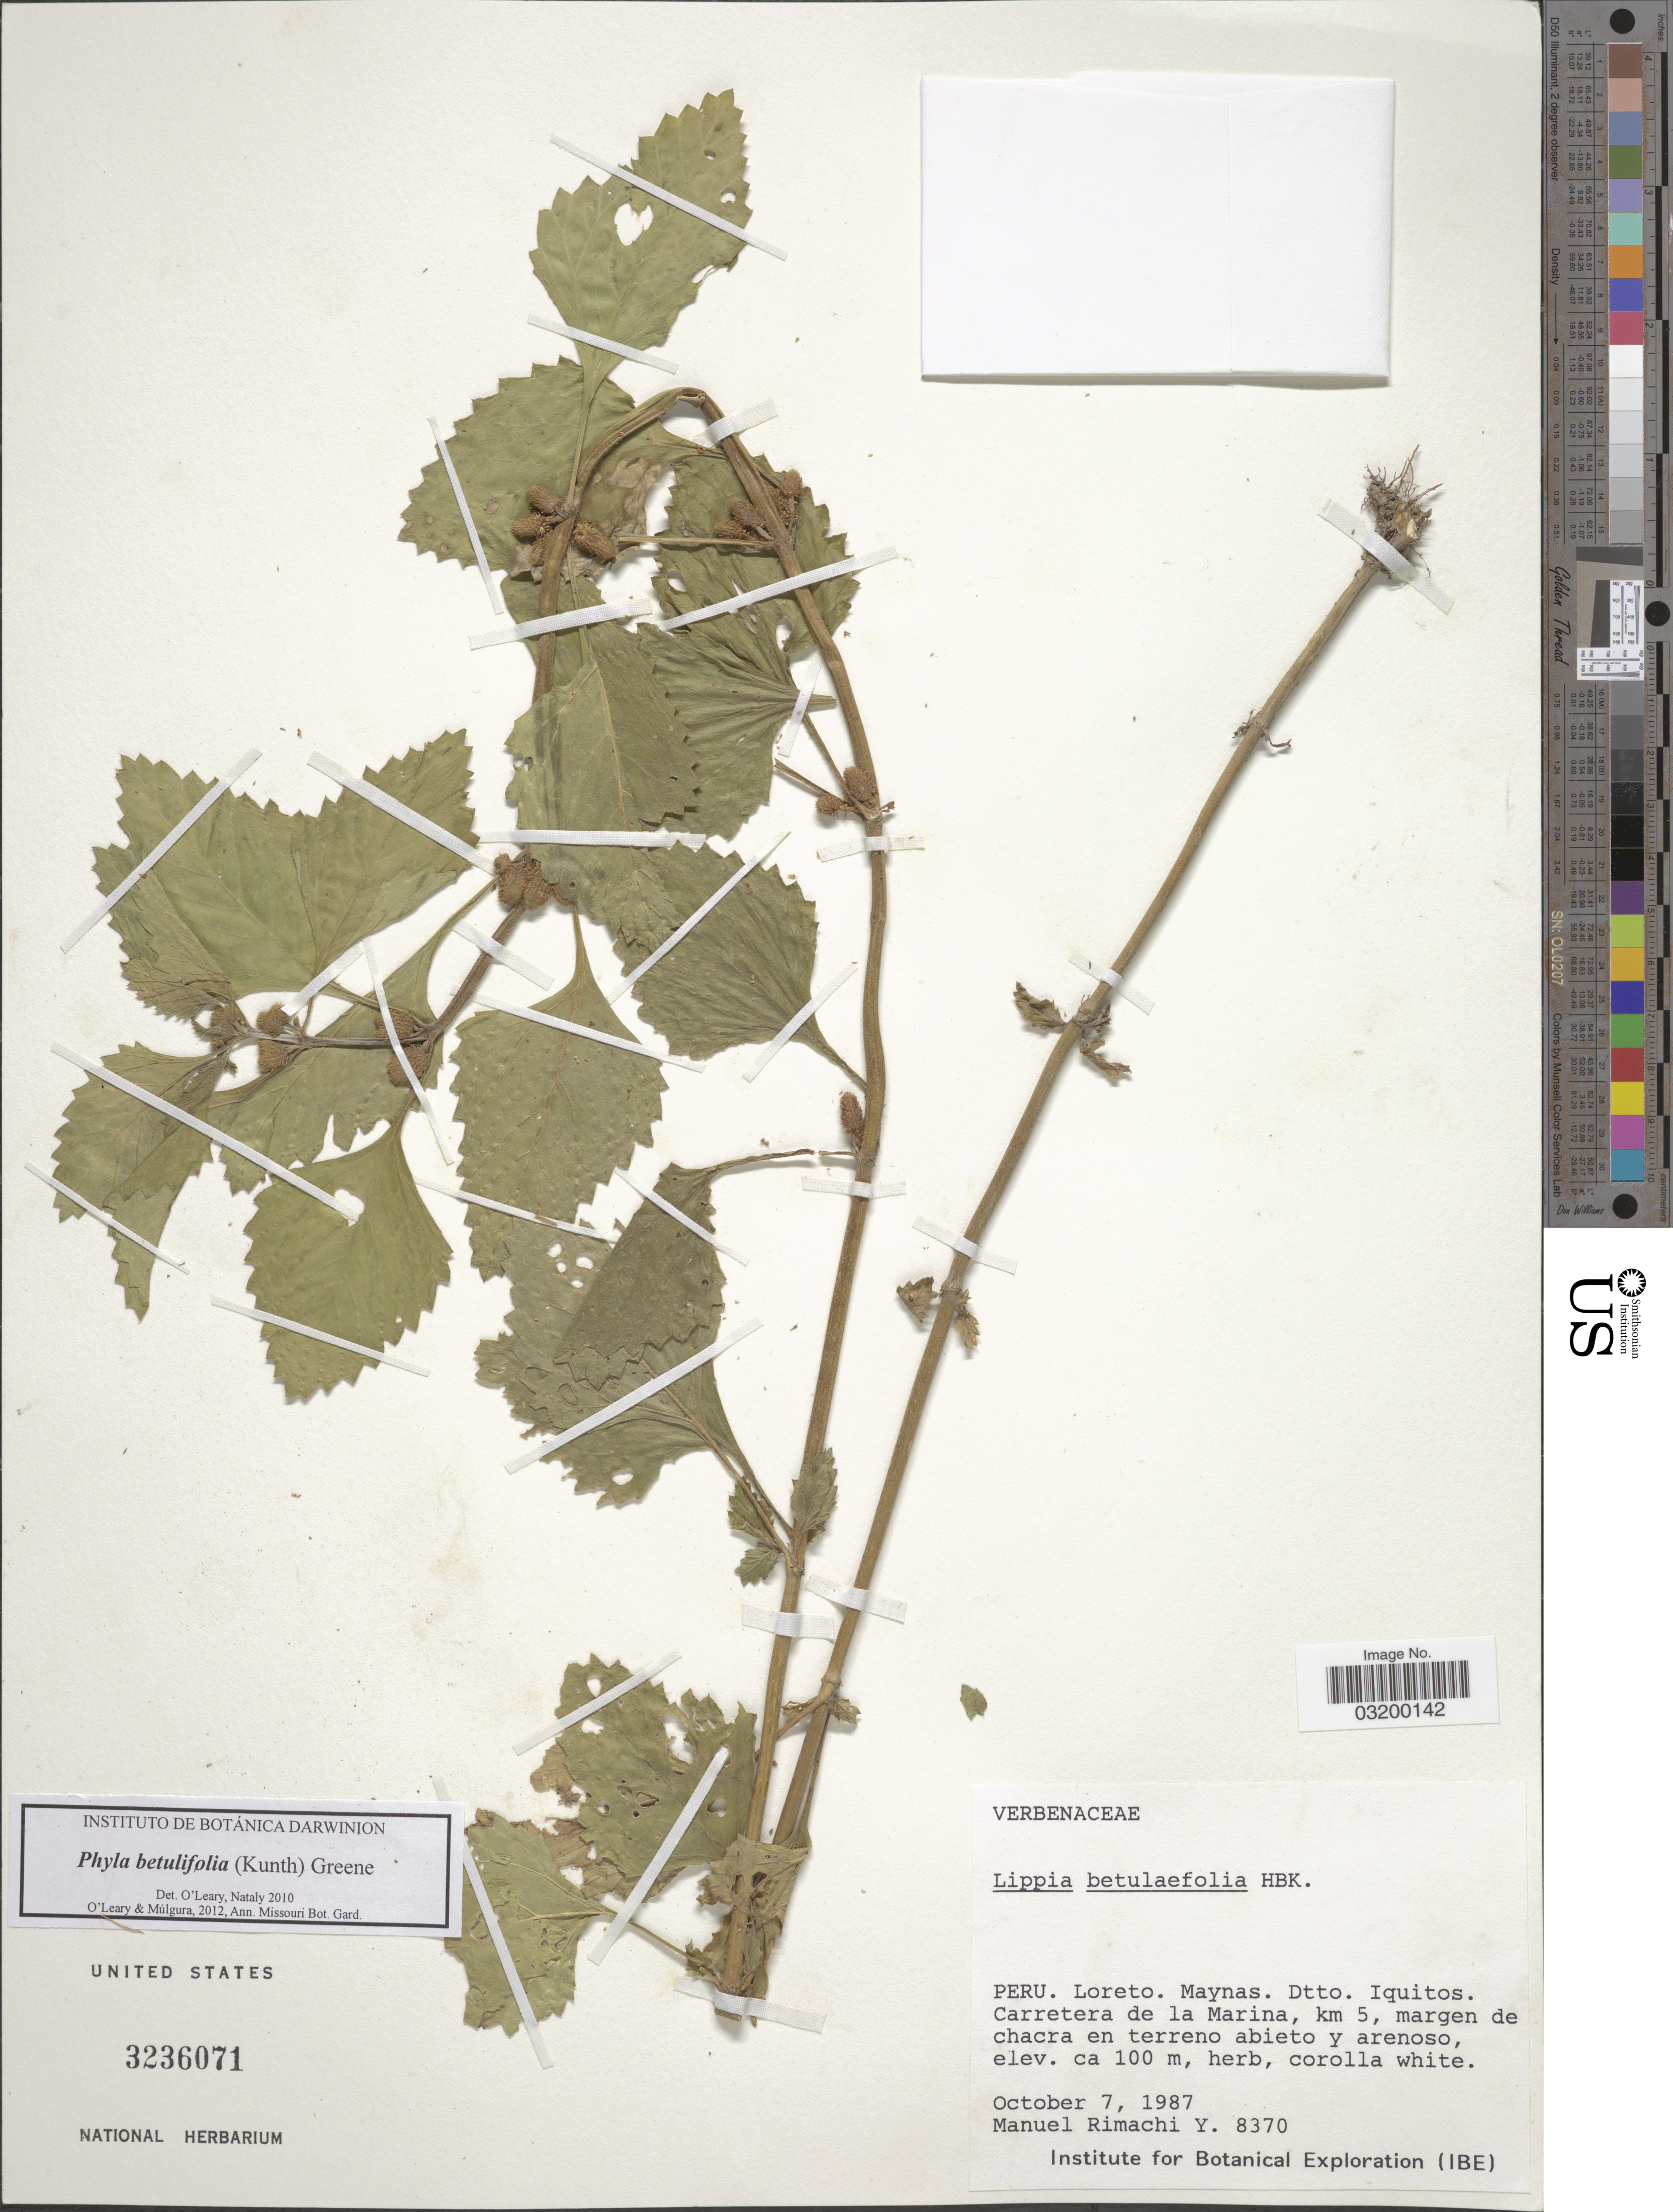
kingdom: Plantae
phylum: Tracheophyta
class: Magnoliopsida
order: Lamiales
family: Verbenaceae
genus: Phyla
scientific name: Phyla betulifolia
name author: (Kunth) Greene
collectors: M. Rimachi Y.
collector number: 8370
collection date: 1987-10-07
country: Peru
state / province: Loreto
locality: Maynas. Dtto. Iquitos. Carretera de la Marina, km 5, margen de chacra en terreno abieto y arenoso.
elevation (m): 100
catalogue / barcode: US 3236071